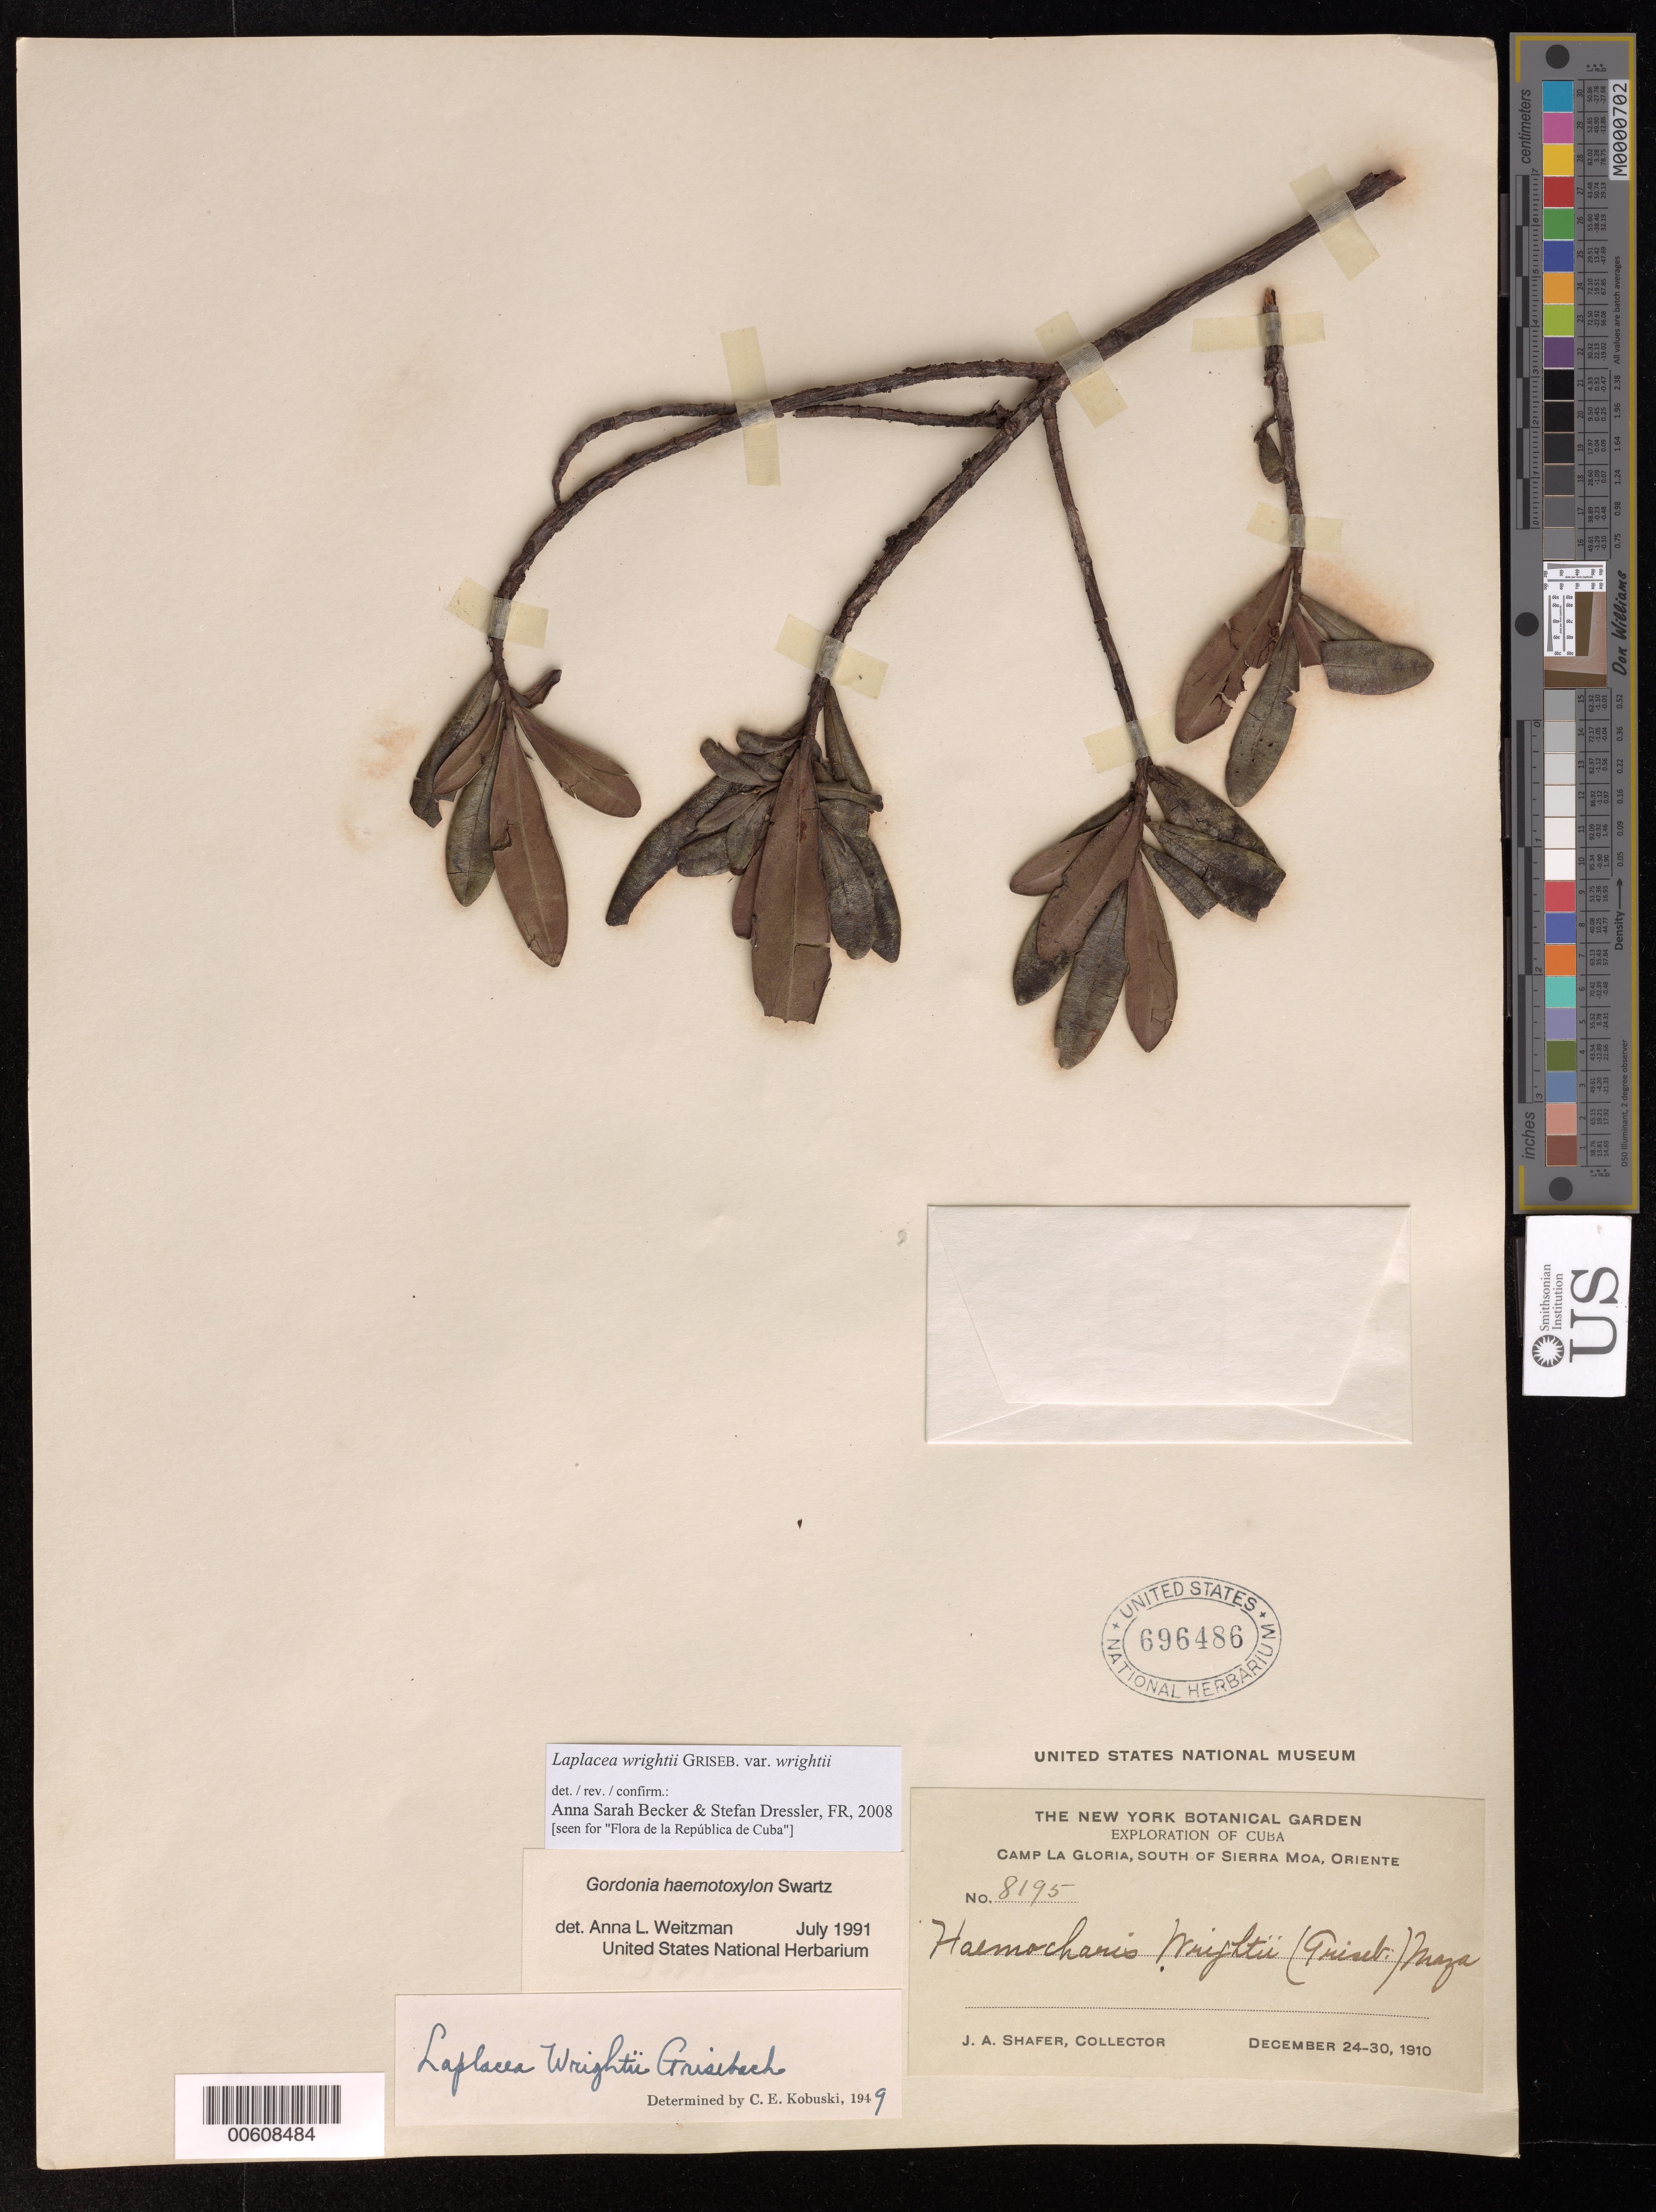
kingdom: Plantae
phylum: Tracheophyta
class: Magnoliopsida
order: Ericales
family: Theaceae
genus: Laplacea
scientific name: Laplacea wrightii var. wrightii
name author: Griseb.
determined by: Becker, Anna S.; Dressler, S.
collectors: J. A. Shafer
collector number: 8195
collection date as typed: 24 Dec 1910 to 30 Dec 1910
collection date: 1910-12-24/1910-12-30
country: Cuba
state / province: Oriente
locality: from Camp La Gloria along trail 17 E over low rocky hill to old Camp Benito of the Jurugua Iron Co.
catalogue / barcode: US 696486